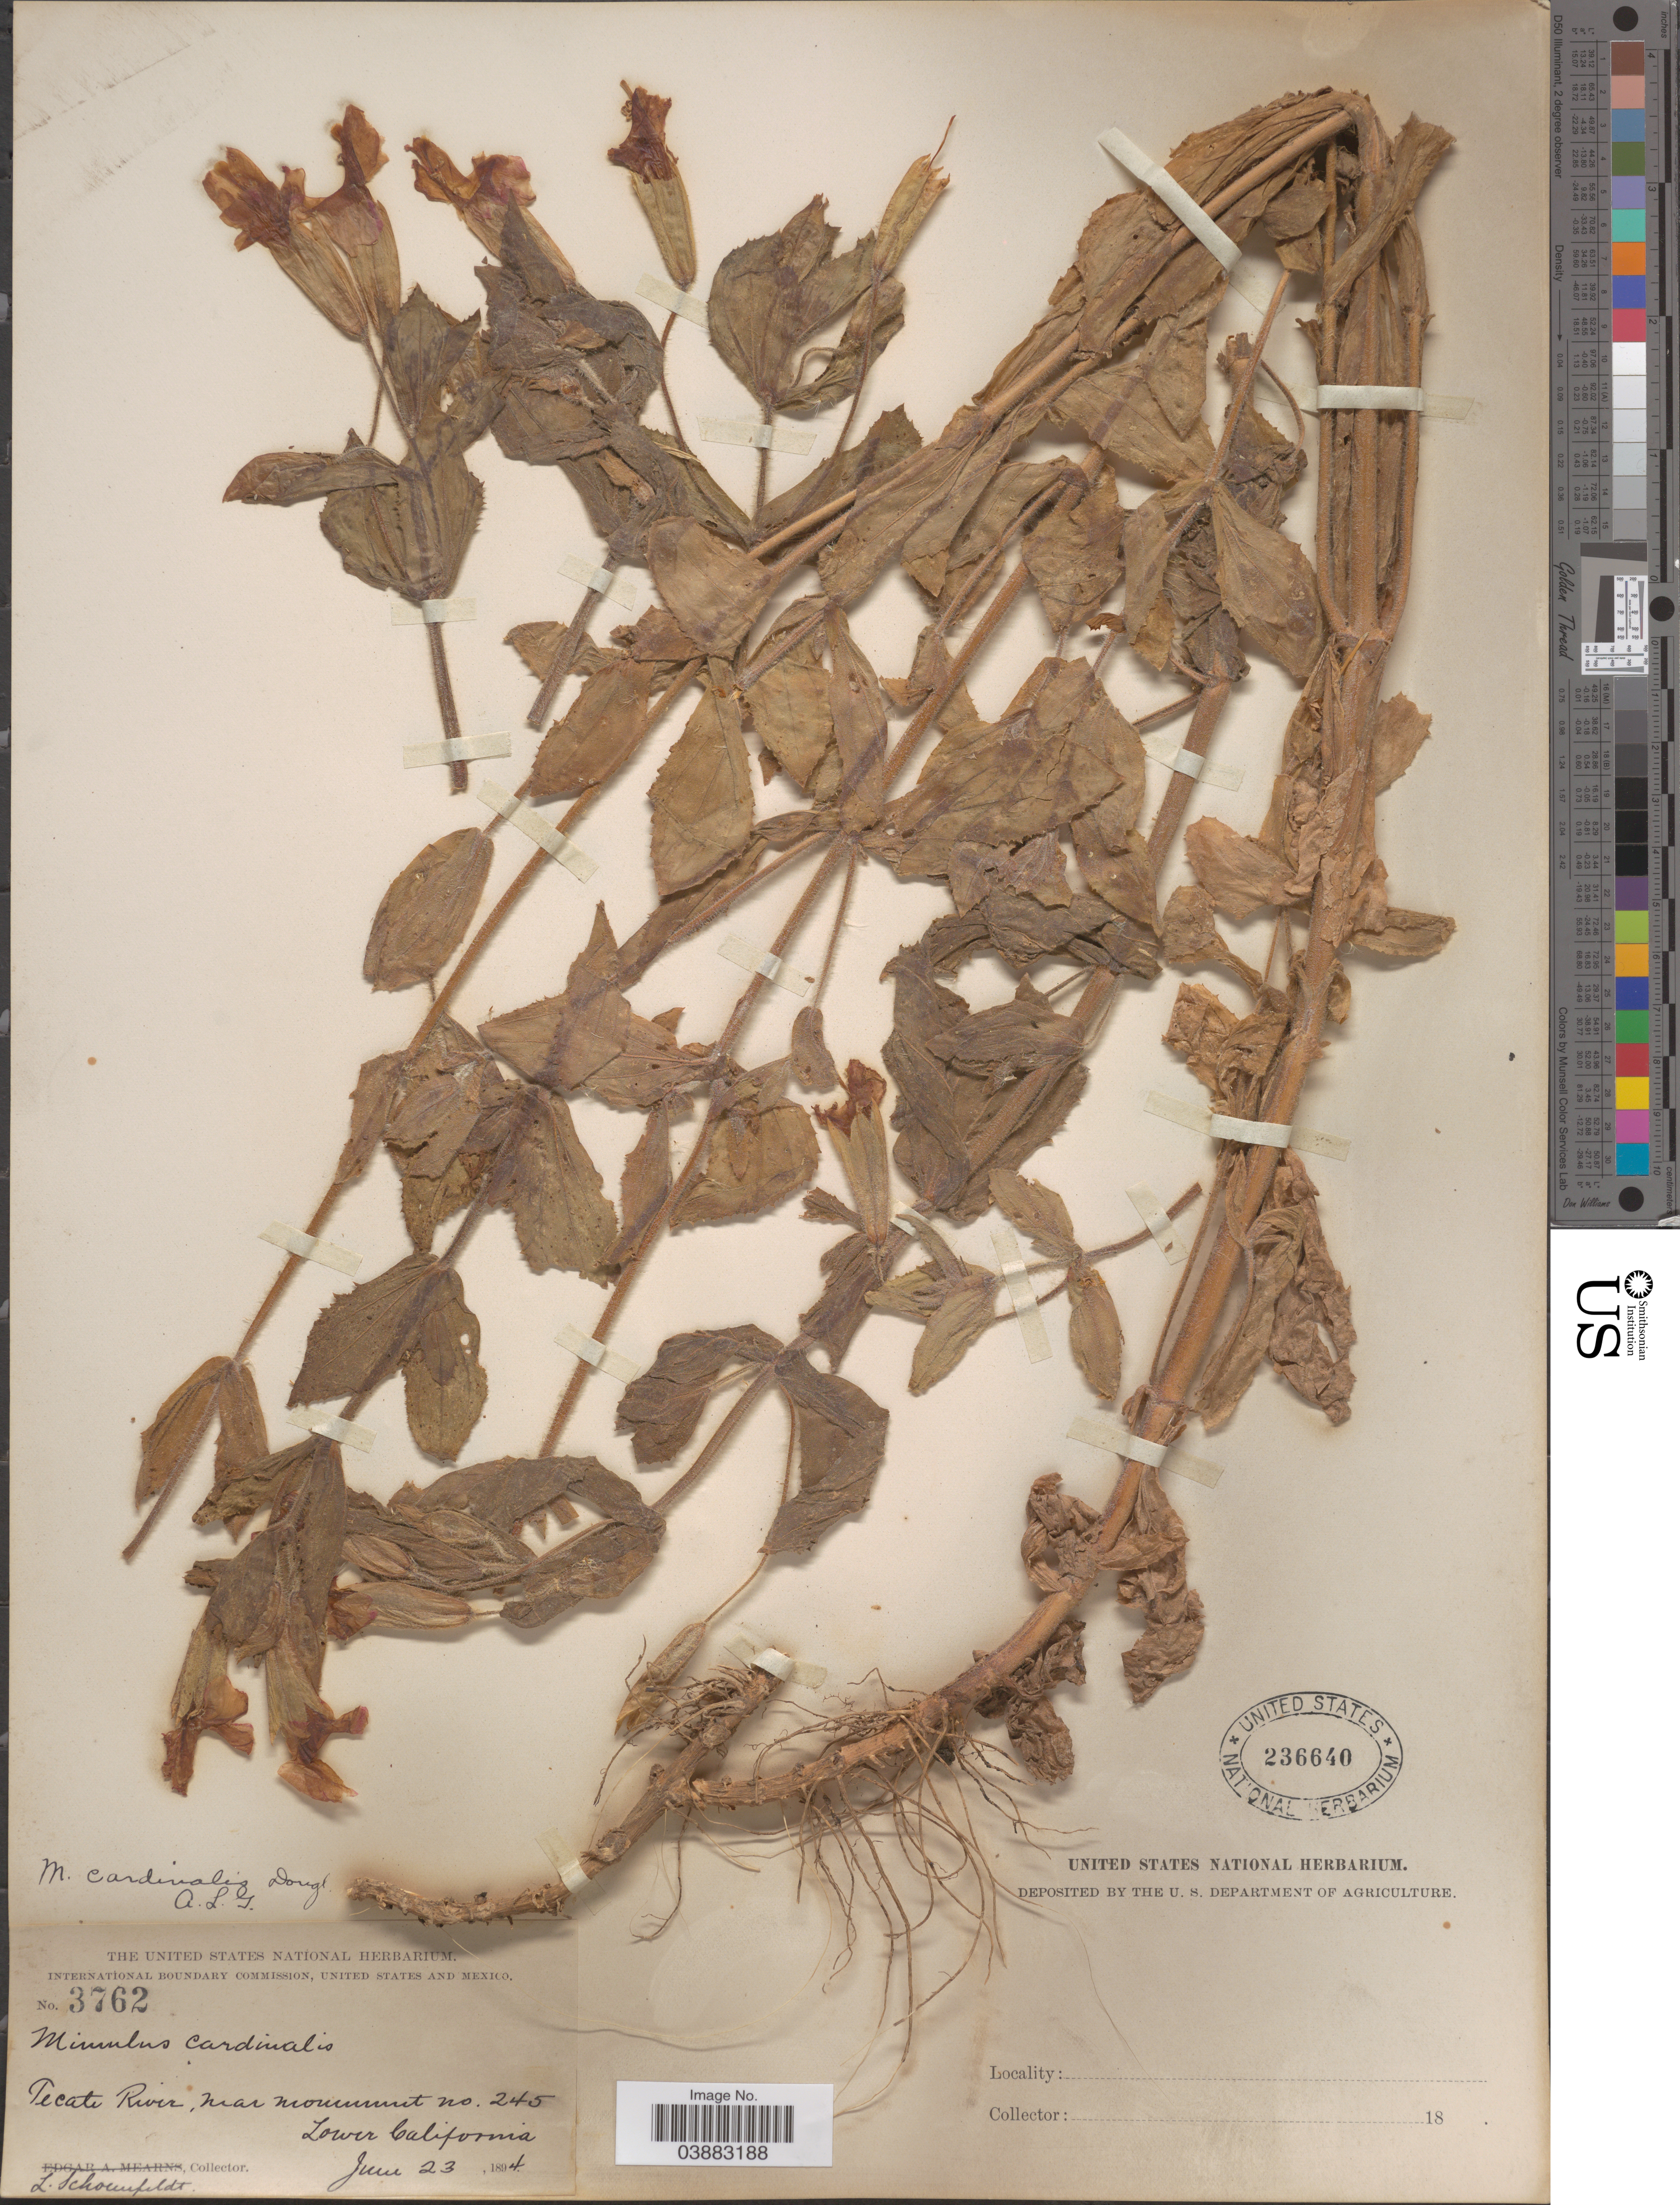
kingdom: Plantae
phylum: Tracheophyta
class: Magnoliopsida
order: Lamiales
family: Phrymaceae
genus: Mimulus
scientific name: Mimulus cardinalis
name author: Douglas ex Benth.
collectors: L. Schoenfeldt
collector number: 3762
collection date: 1894-06-23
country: Mexico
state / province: Baja California Norte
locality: Tecate River, near monument no. 245. Lower California.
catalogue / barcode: US 236640